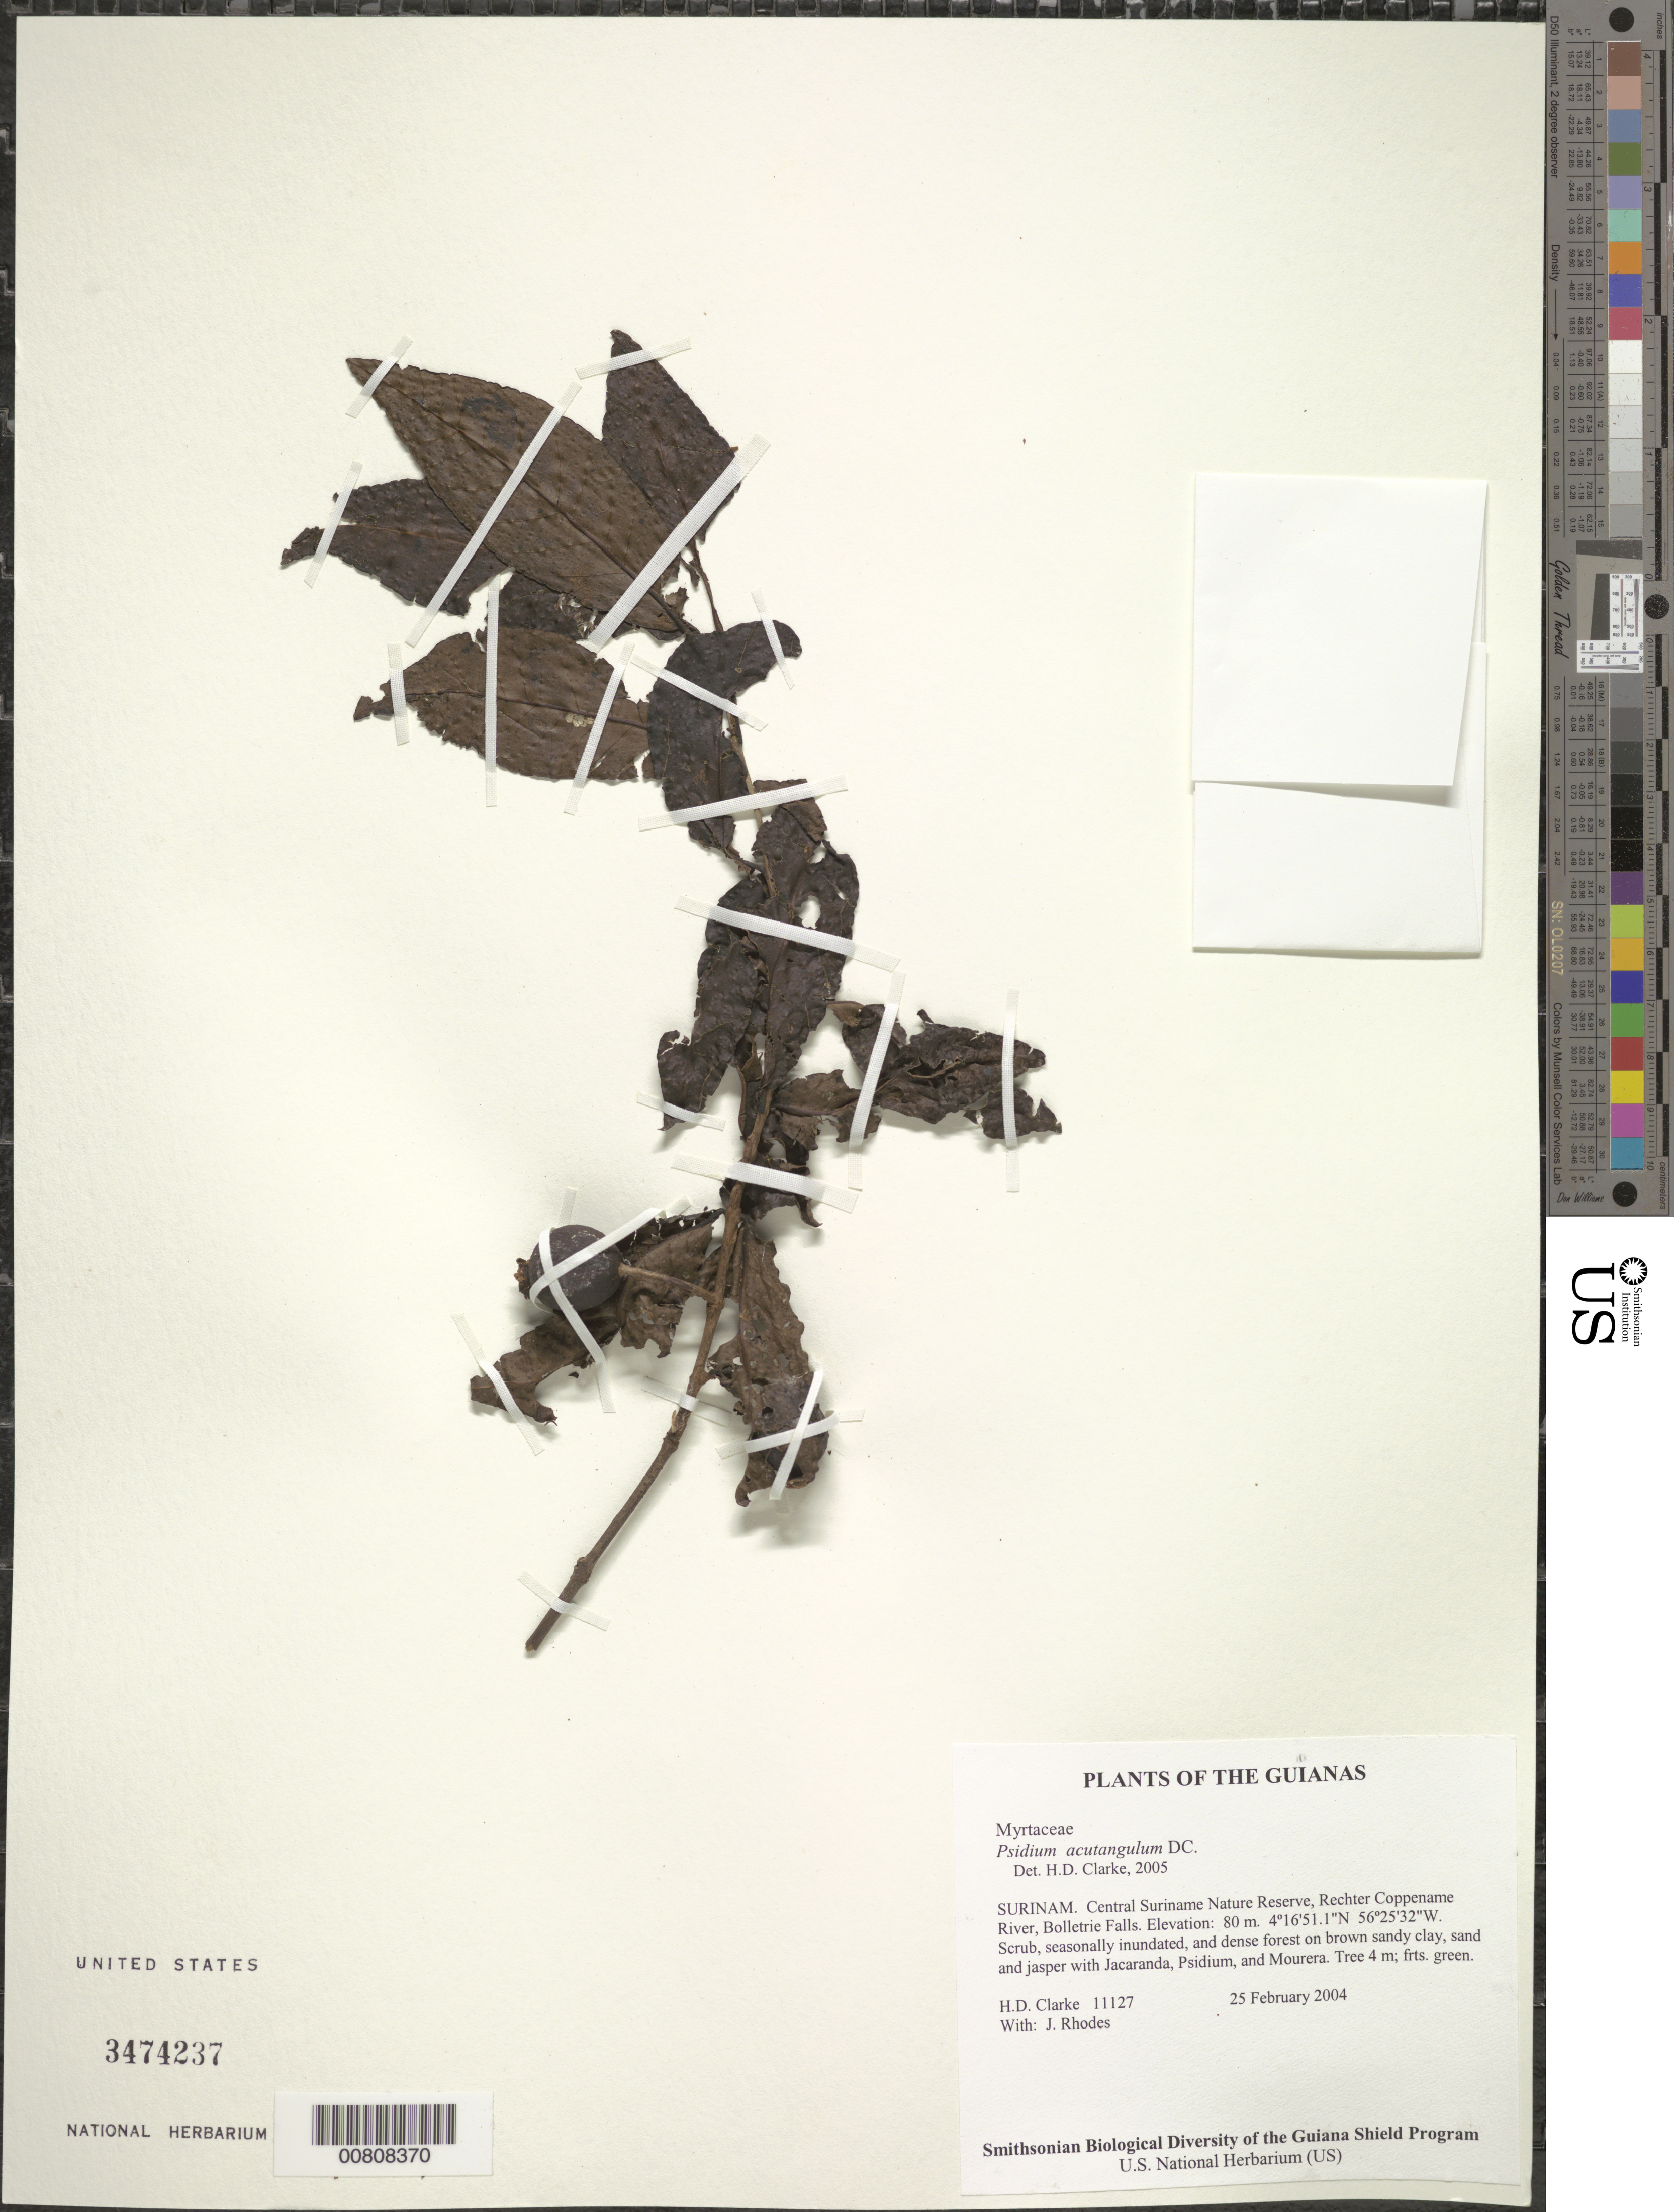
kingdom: Plantae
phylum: Tracheophyta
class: Magnoliopsida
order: Myrtales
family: Myrtaceae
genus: Psidium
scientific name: Psidium acutangulum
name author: (DC.) DC.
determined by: Clarke, H. D., University of North Carolina (Asheville)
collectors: H. D. Clarke & J. Rhodes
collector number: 11127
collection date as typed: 25 February 2004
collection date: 2004-02-25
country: Suriname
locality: Central Suriname Nature Reserve, Rechter Coppename River, Bolletrie Falls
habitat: Scrub, seasonally inundated, and dense forest on brown sandy clay, sand and jasper with Jacaranda, Psidium, and Mourera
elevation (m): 80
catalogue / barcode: US 3474237